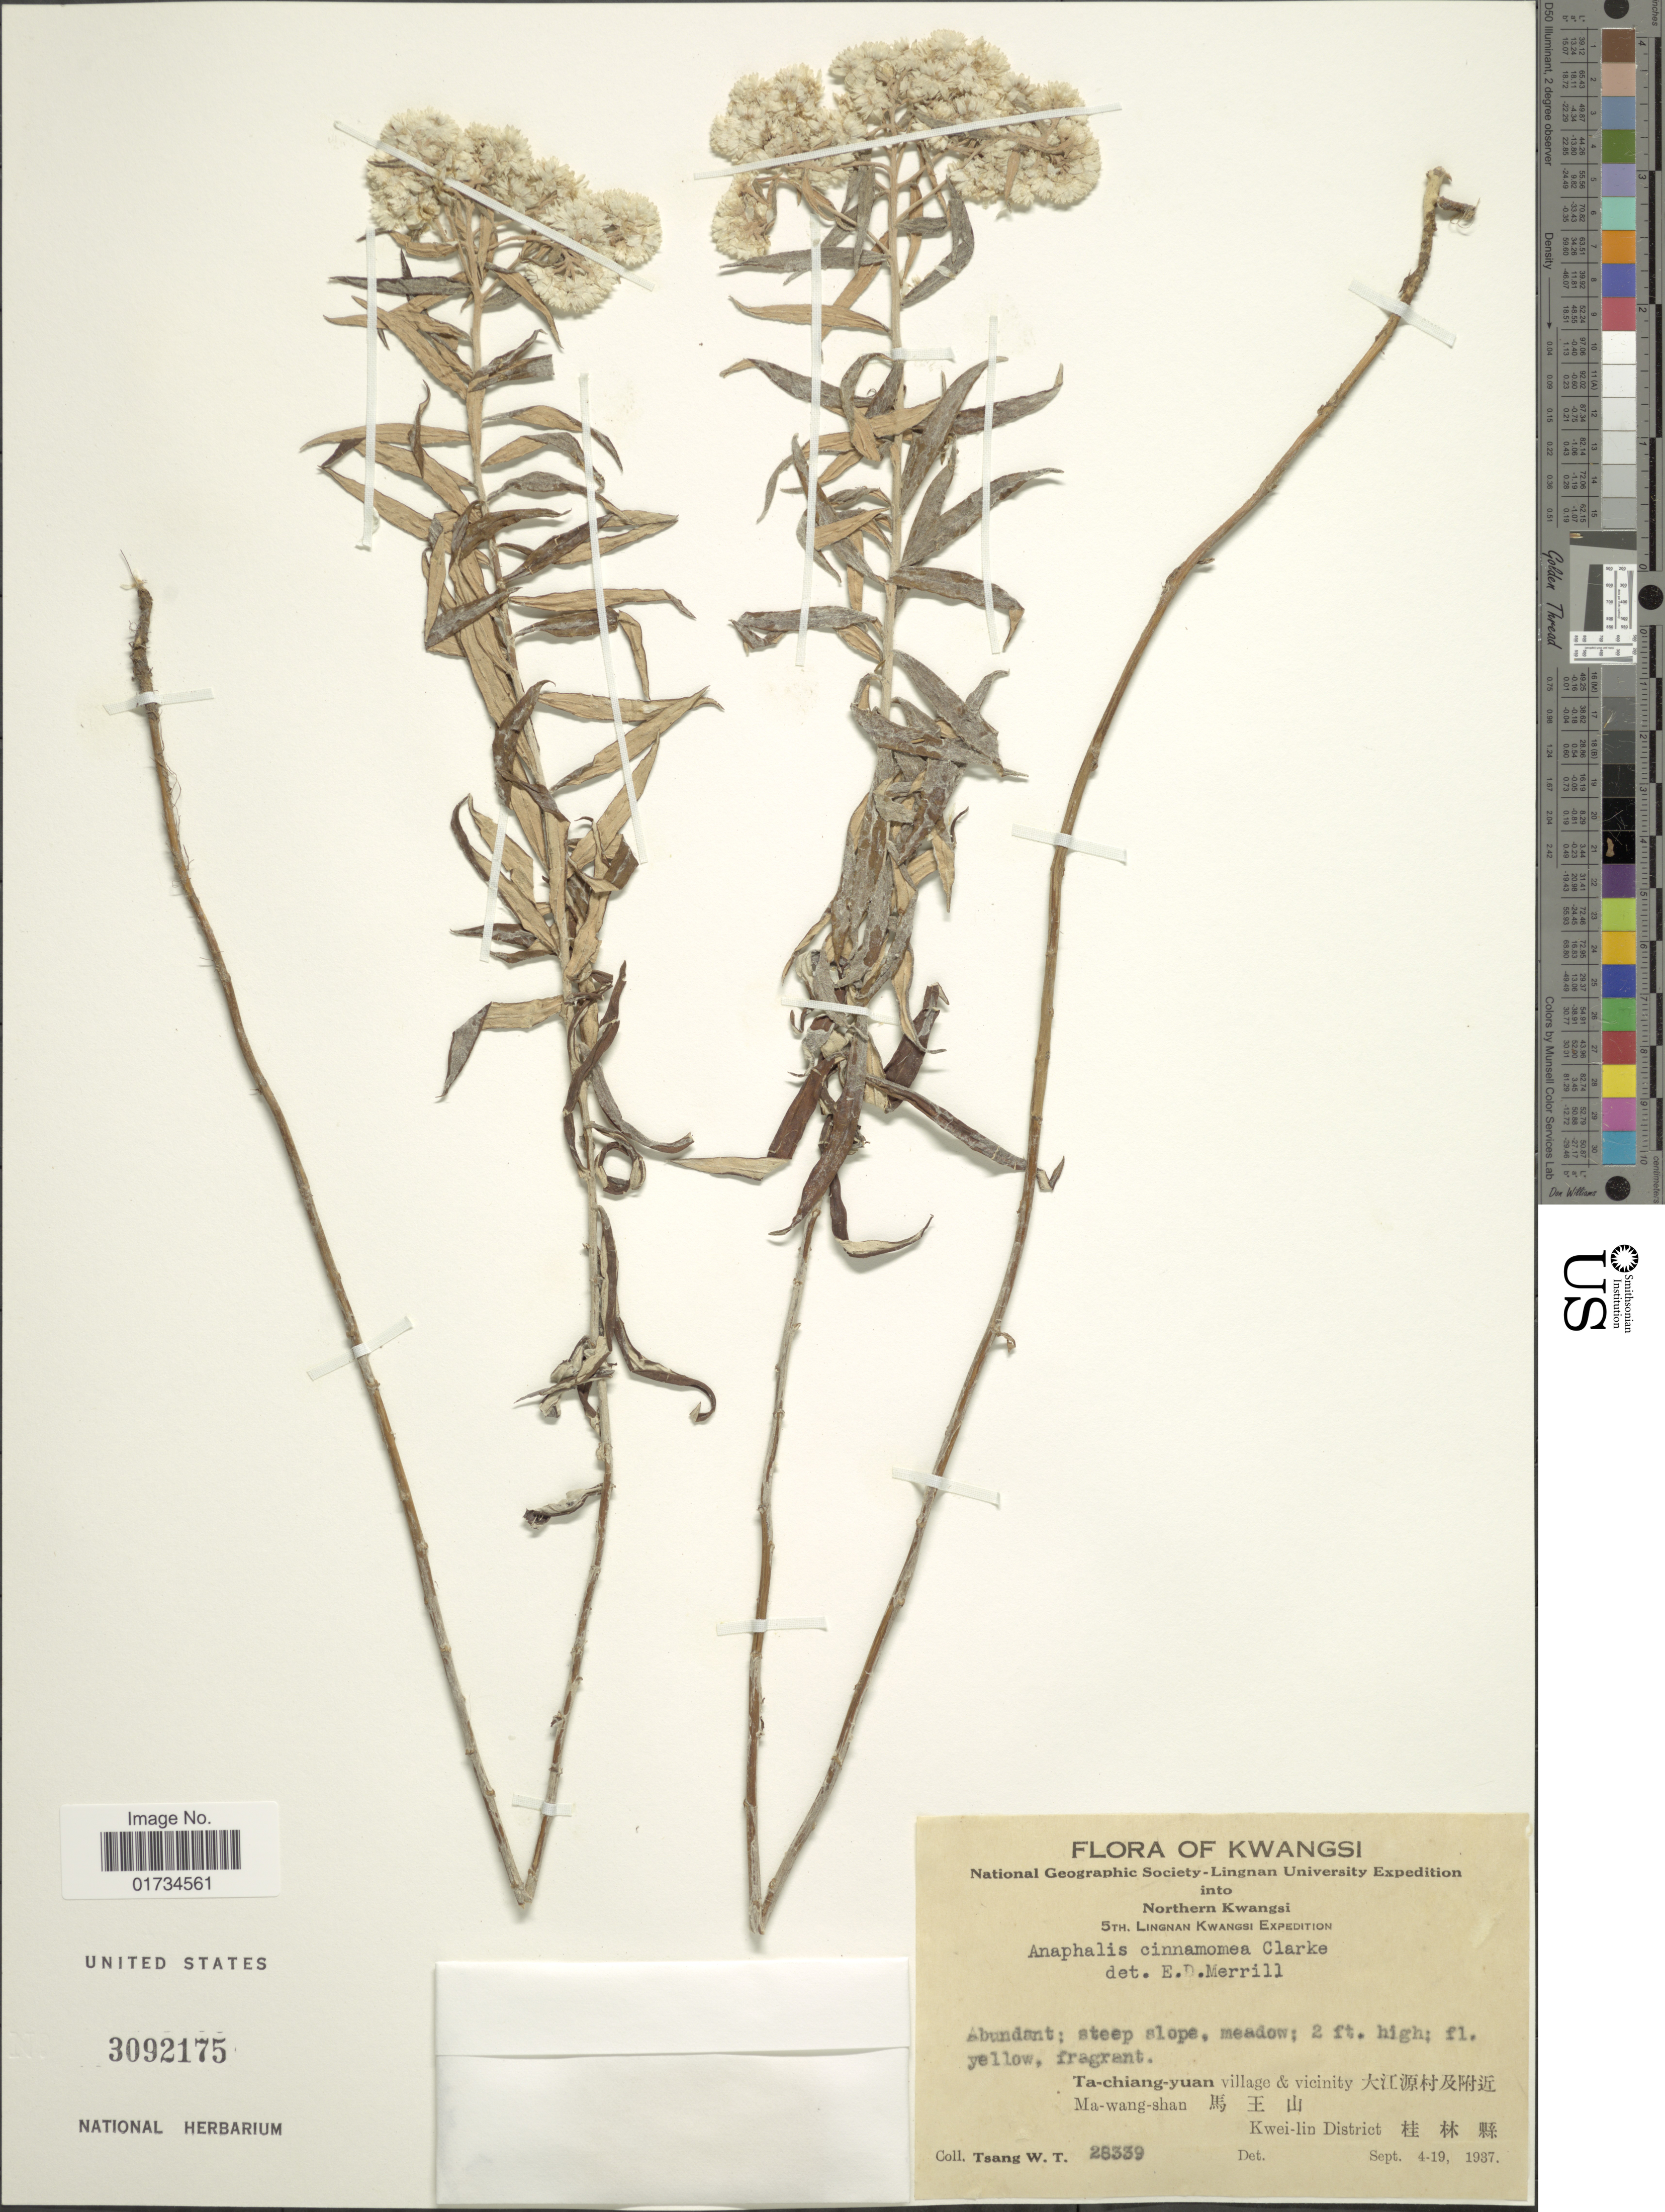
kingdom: Plantae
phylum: Tracheophyta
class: Magnoliopsida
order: Asterales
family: Asteraceae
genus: Anaphalis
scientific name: Anaphalis cinnamomea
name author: (DC.) C.B. Clarke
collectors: W. T. Tsang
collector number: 28339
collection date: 1937-09-04/1937-09-19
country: China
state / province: Guangxi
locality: Kwangsi. Ta-chiang-yuan village & vicinity. Ma-wang-shan. Kwei-lin District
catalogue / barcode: US 3092175